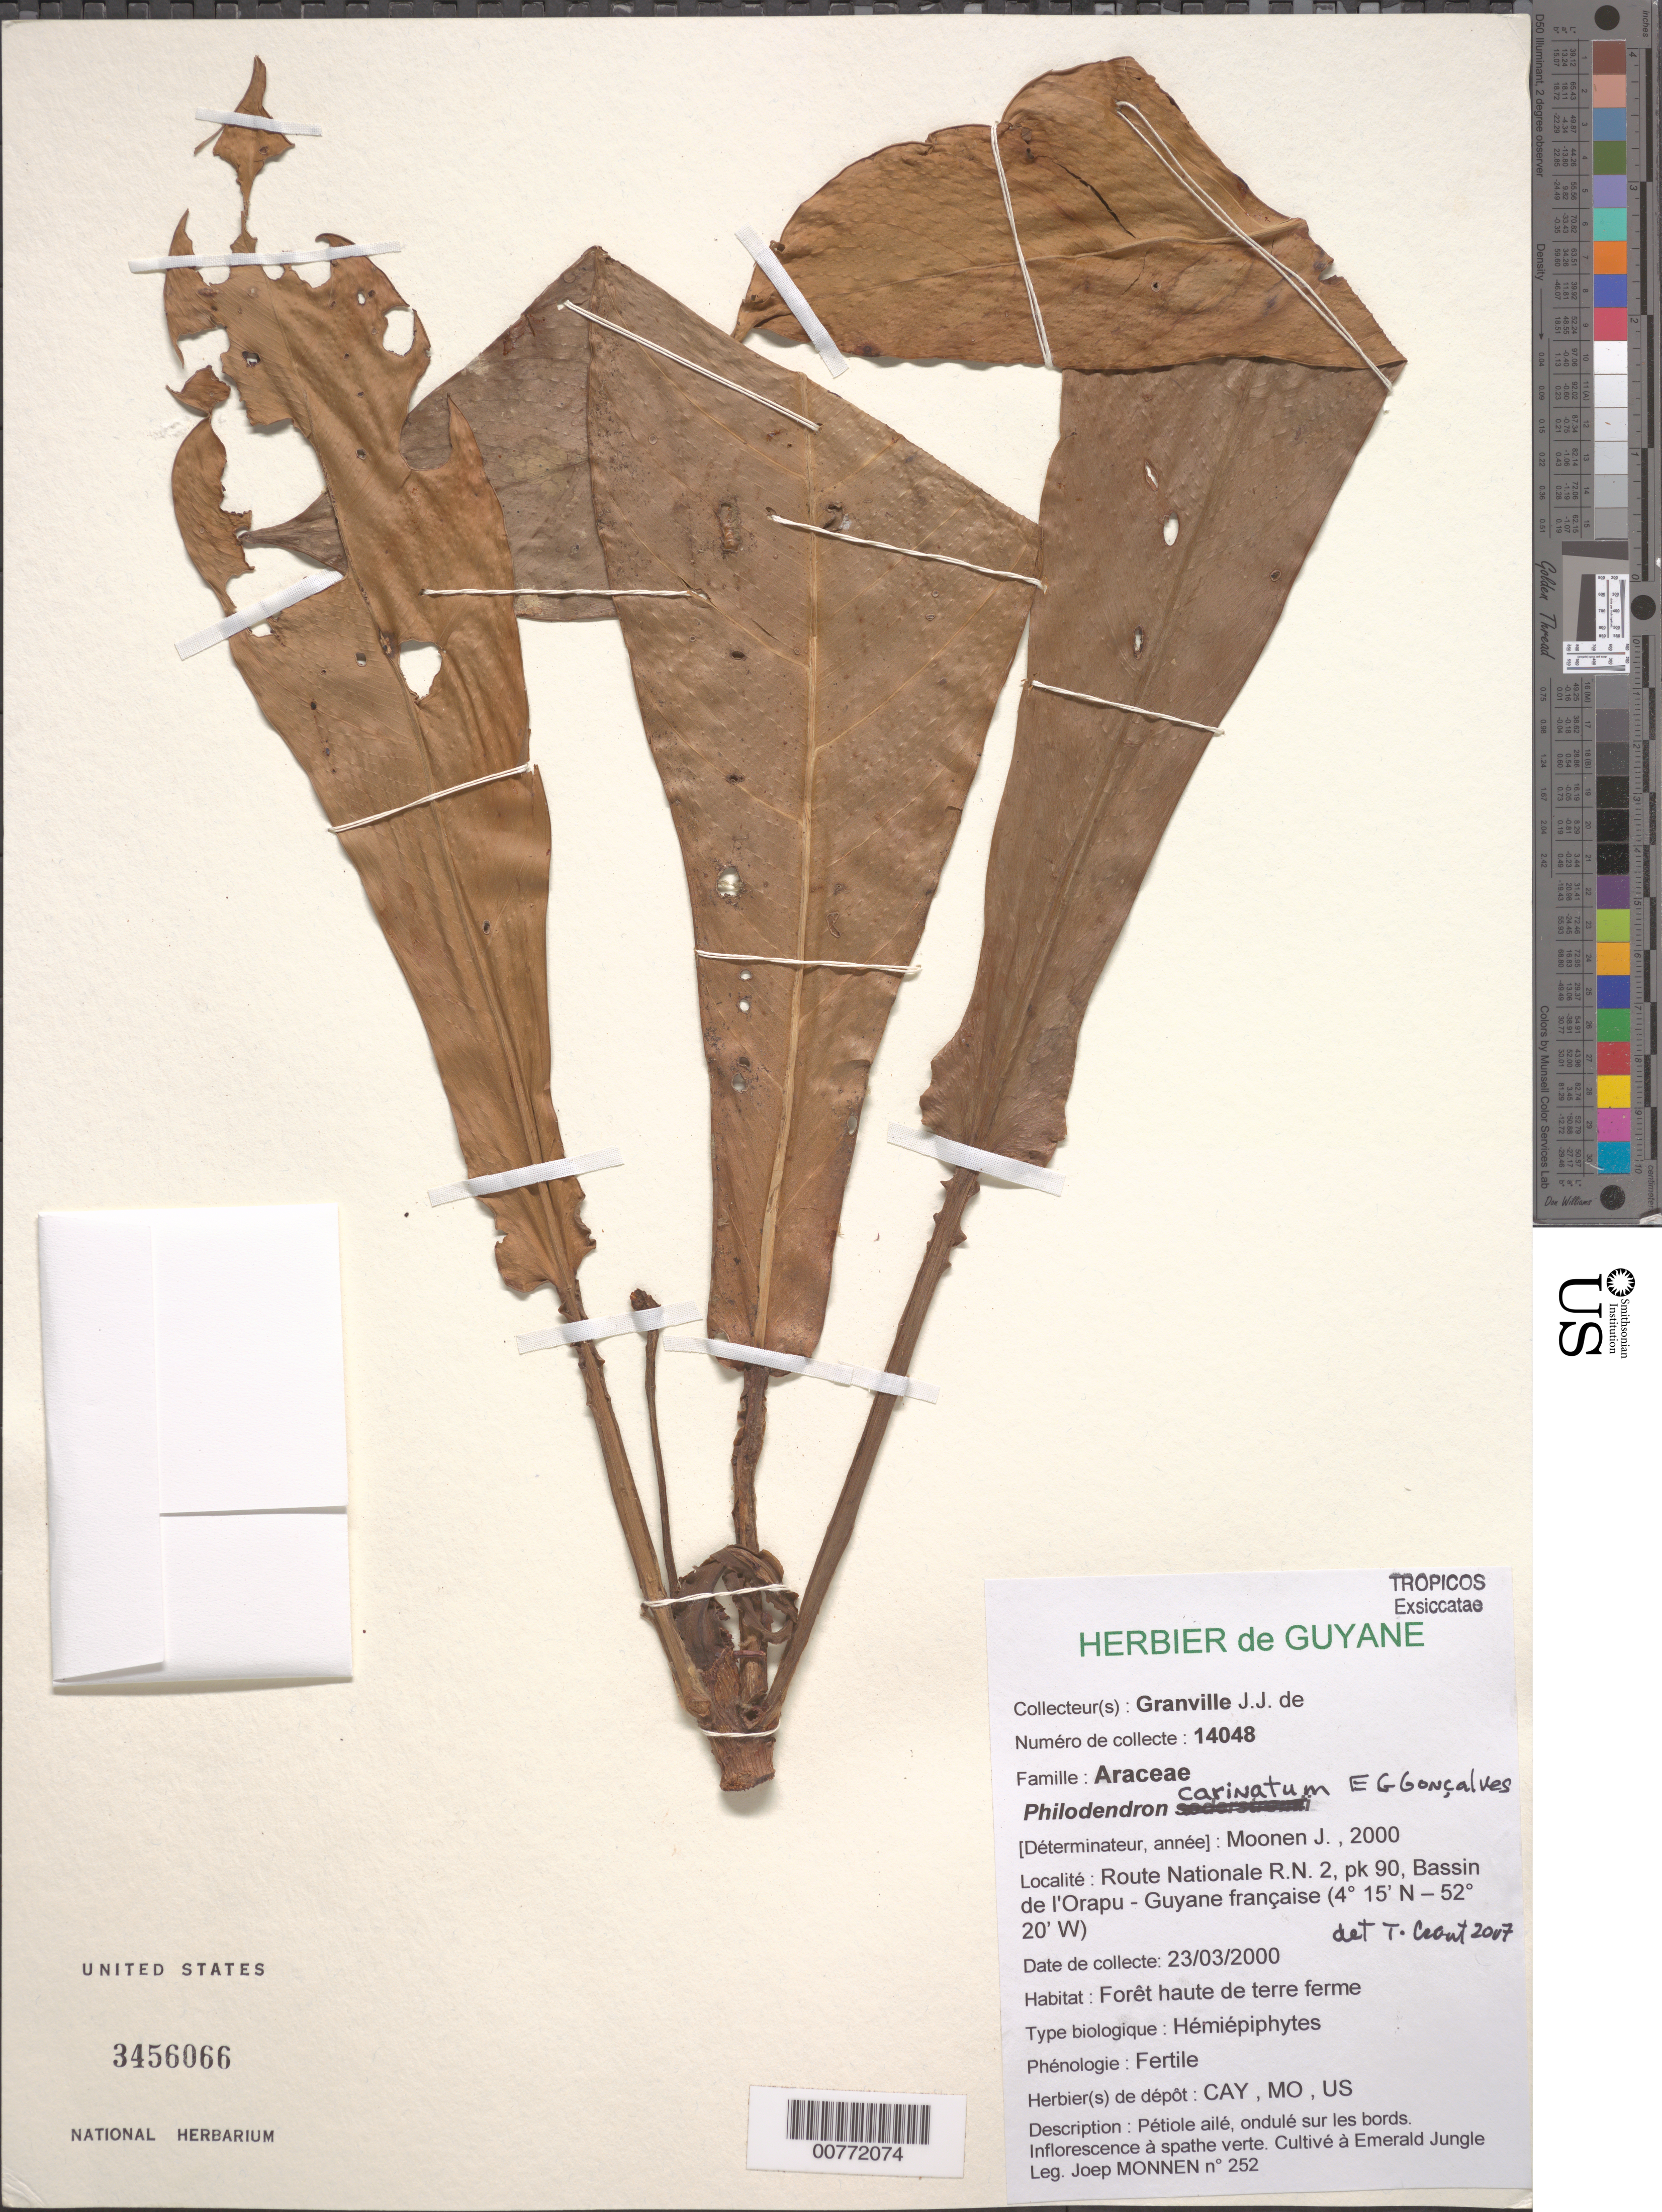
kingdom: Plantae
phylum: Tracheophyta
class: Liliopsida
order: Alismatales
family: Araceae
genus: Philodendron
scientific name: Philodendron sp.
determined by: Moonen, J.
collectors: J.-J. de Granville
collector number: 14048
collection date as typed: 23-Mar-00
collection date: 2000-03-23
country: French Guiana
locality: Route Nationale RN 2, pk 90, Bassin de l'Orapu-Guyane française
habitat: High forest on strong land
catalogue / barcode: US 3456066